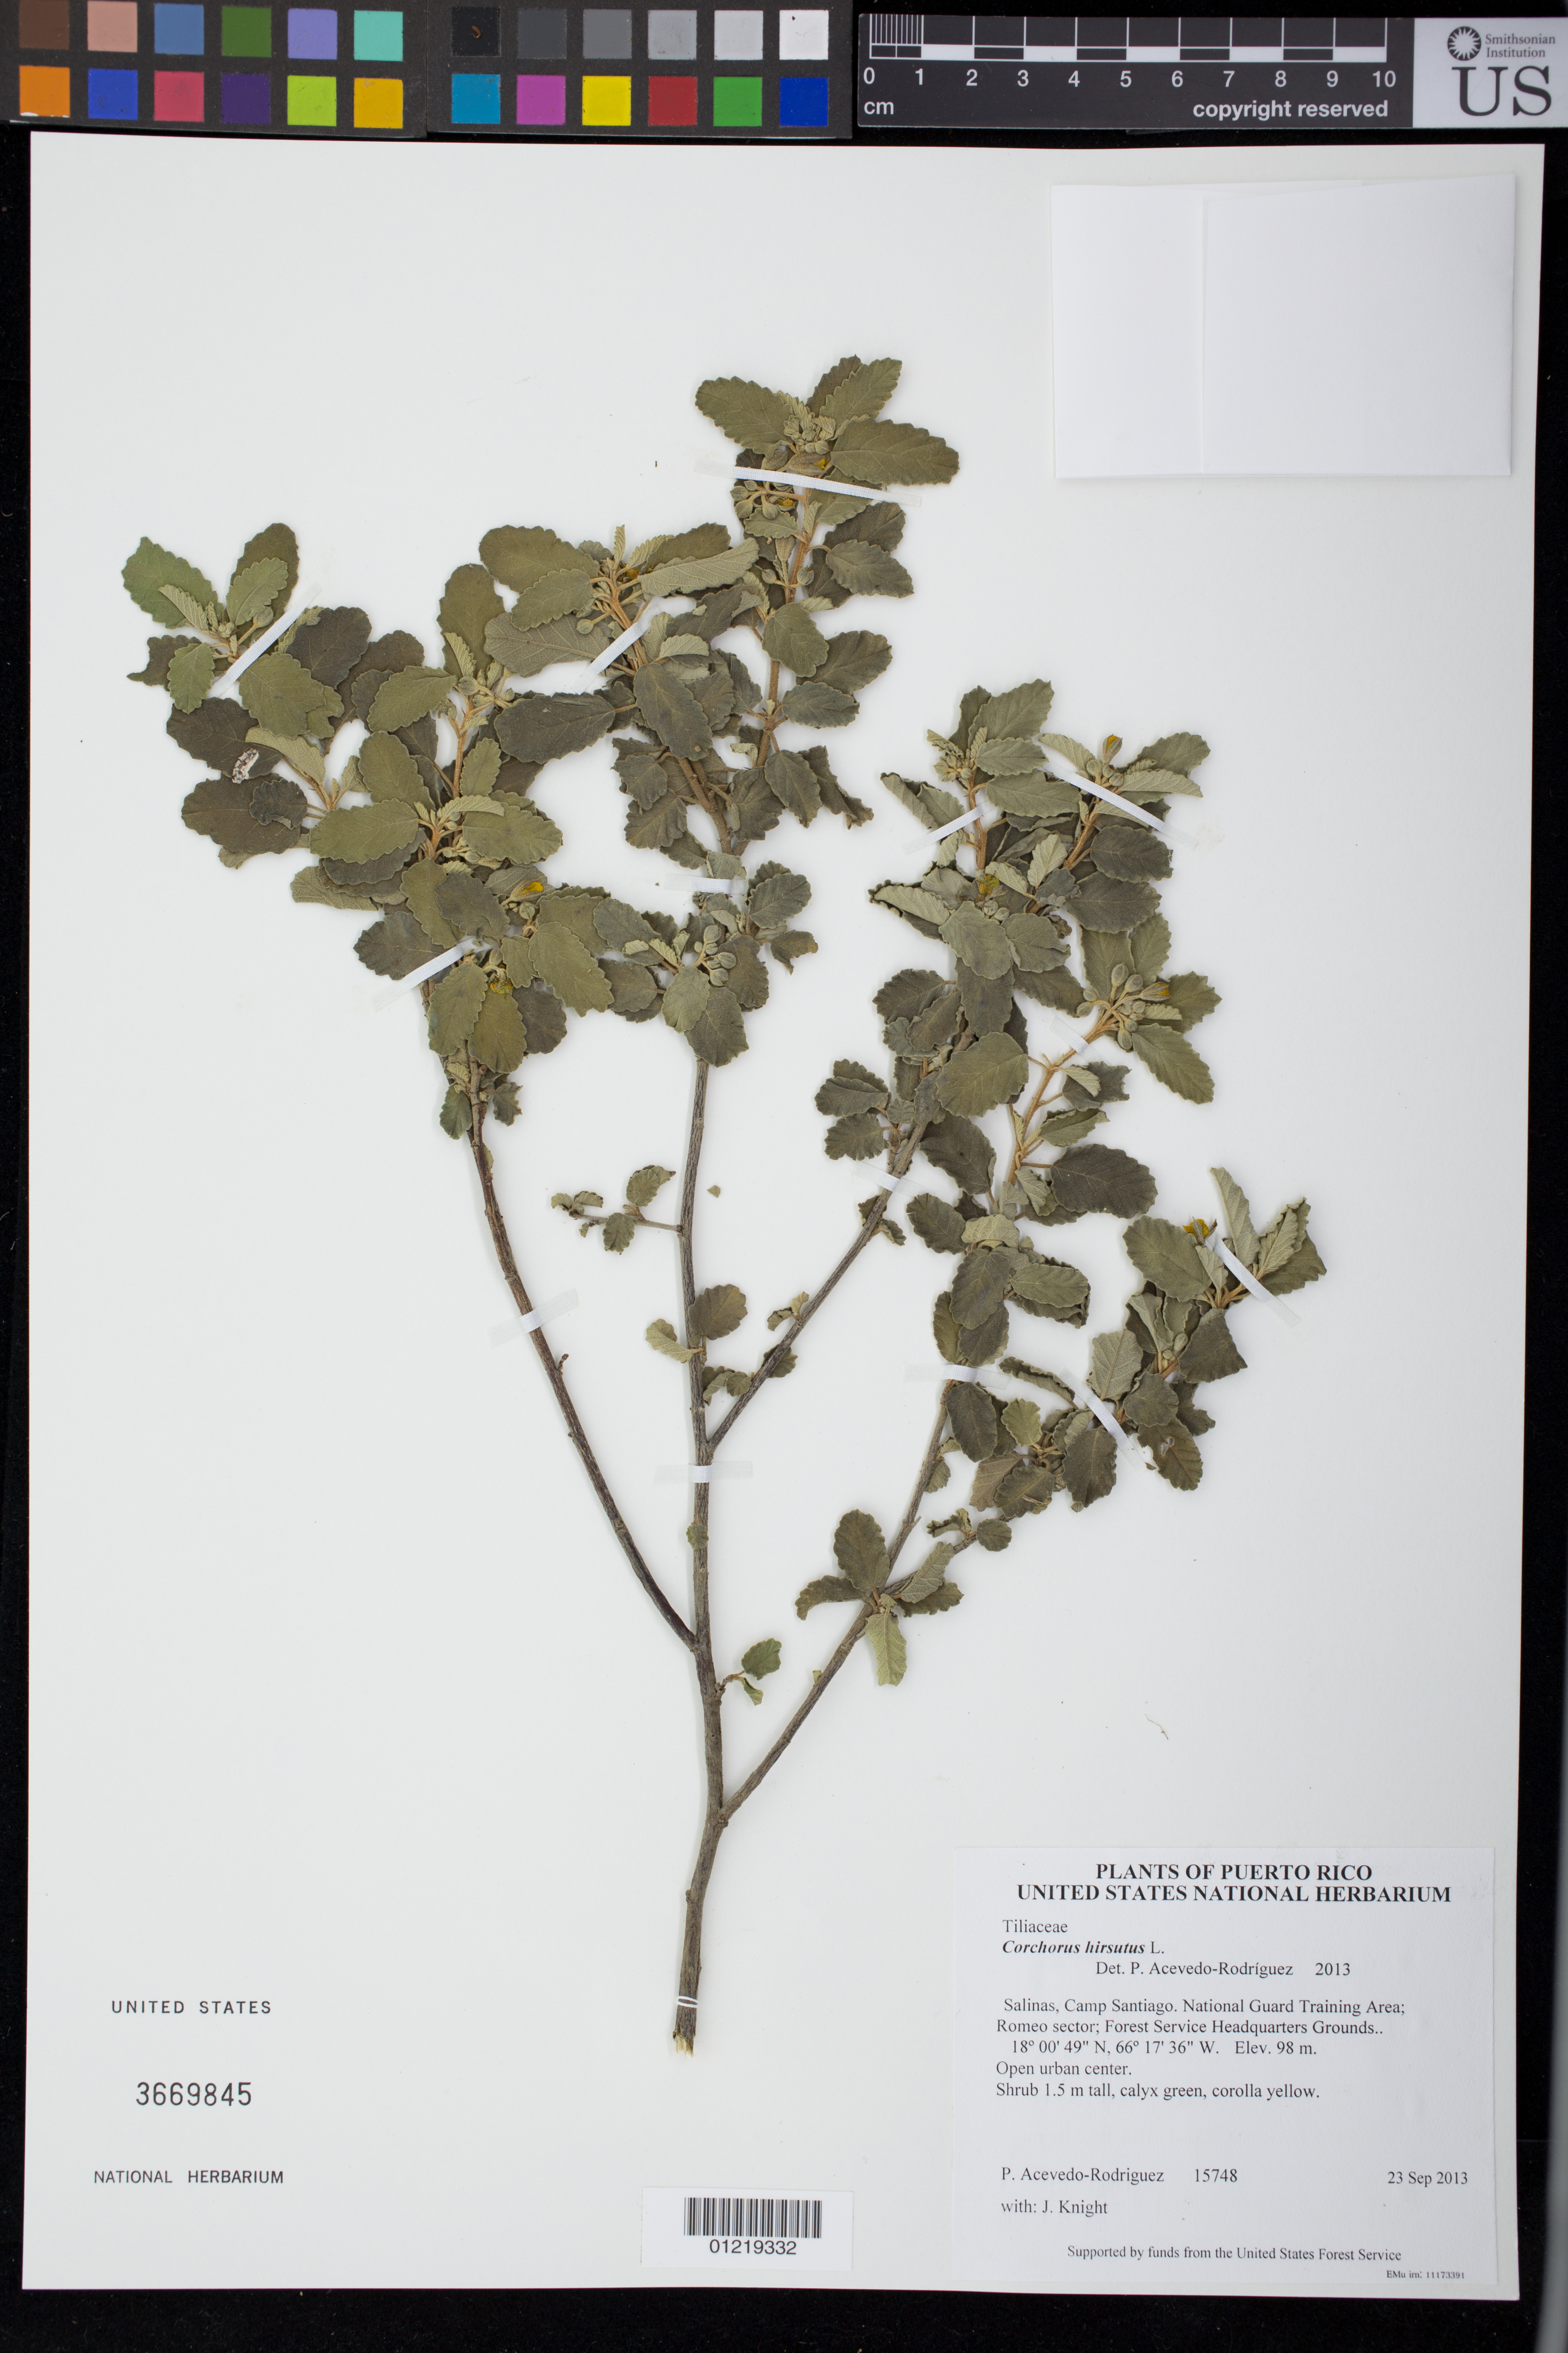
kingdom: Plantae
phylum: Tracheophyta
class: Magnoliopsida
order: Malvales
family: Malvaceae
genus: Corchorus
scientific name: Corchorus hirsutus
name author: L.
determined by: Acevedo-Rodríguez, P., (BOT), Smithsonian Institution - National Museum of Natural History (UNITED STATES)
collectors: P. Acevedo-Rodr. & J. Knight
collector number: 15748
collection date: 2013-09-23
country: Puerto Rico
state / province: Salinas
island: Puerto Rico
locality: Camp Santiago. National Guard Training Area; Romeo sector; Forest Service Headquarters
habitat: Open urban center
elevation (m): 98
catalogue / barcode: US 3669845